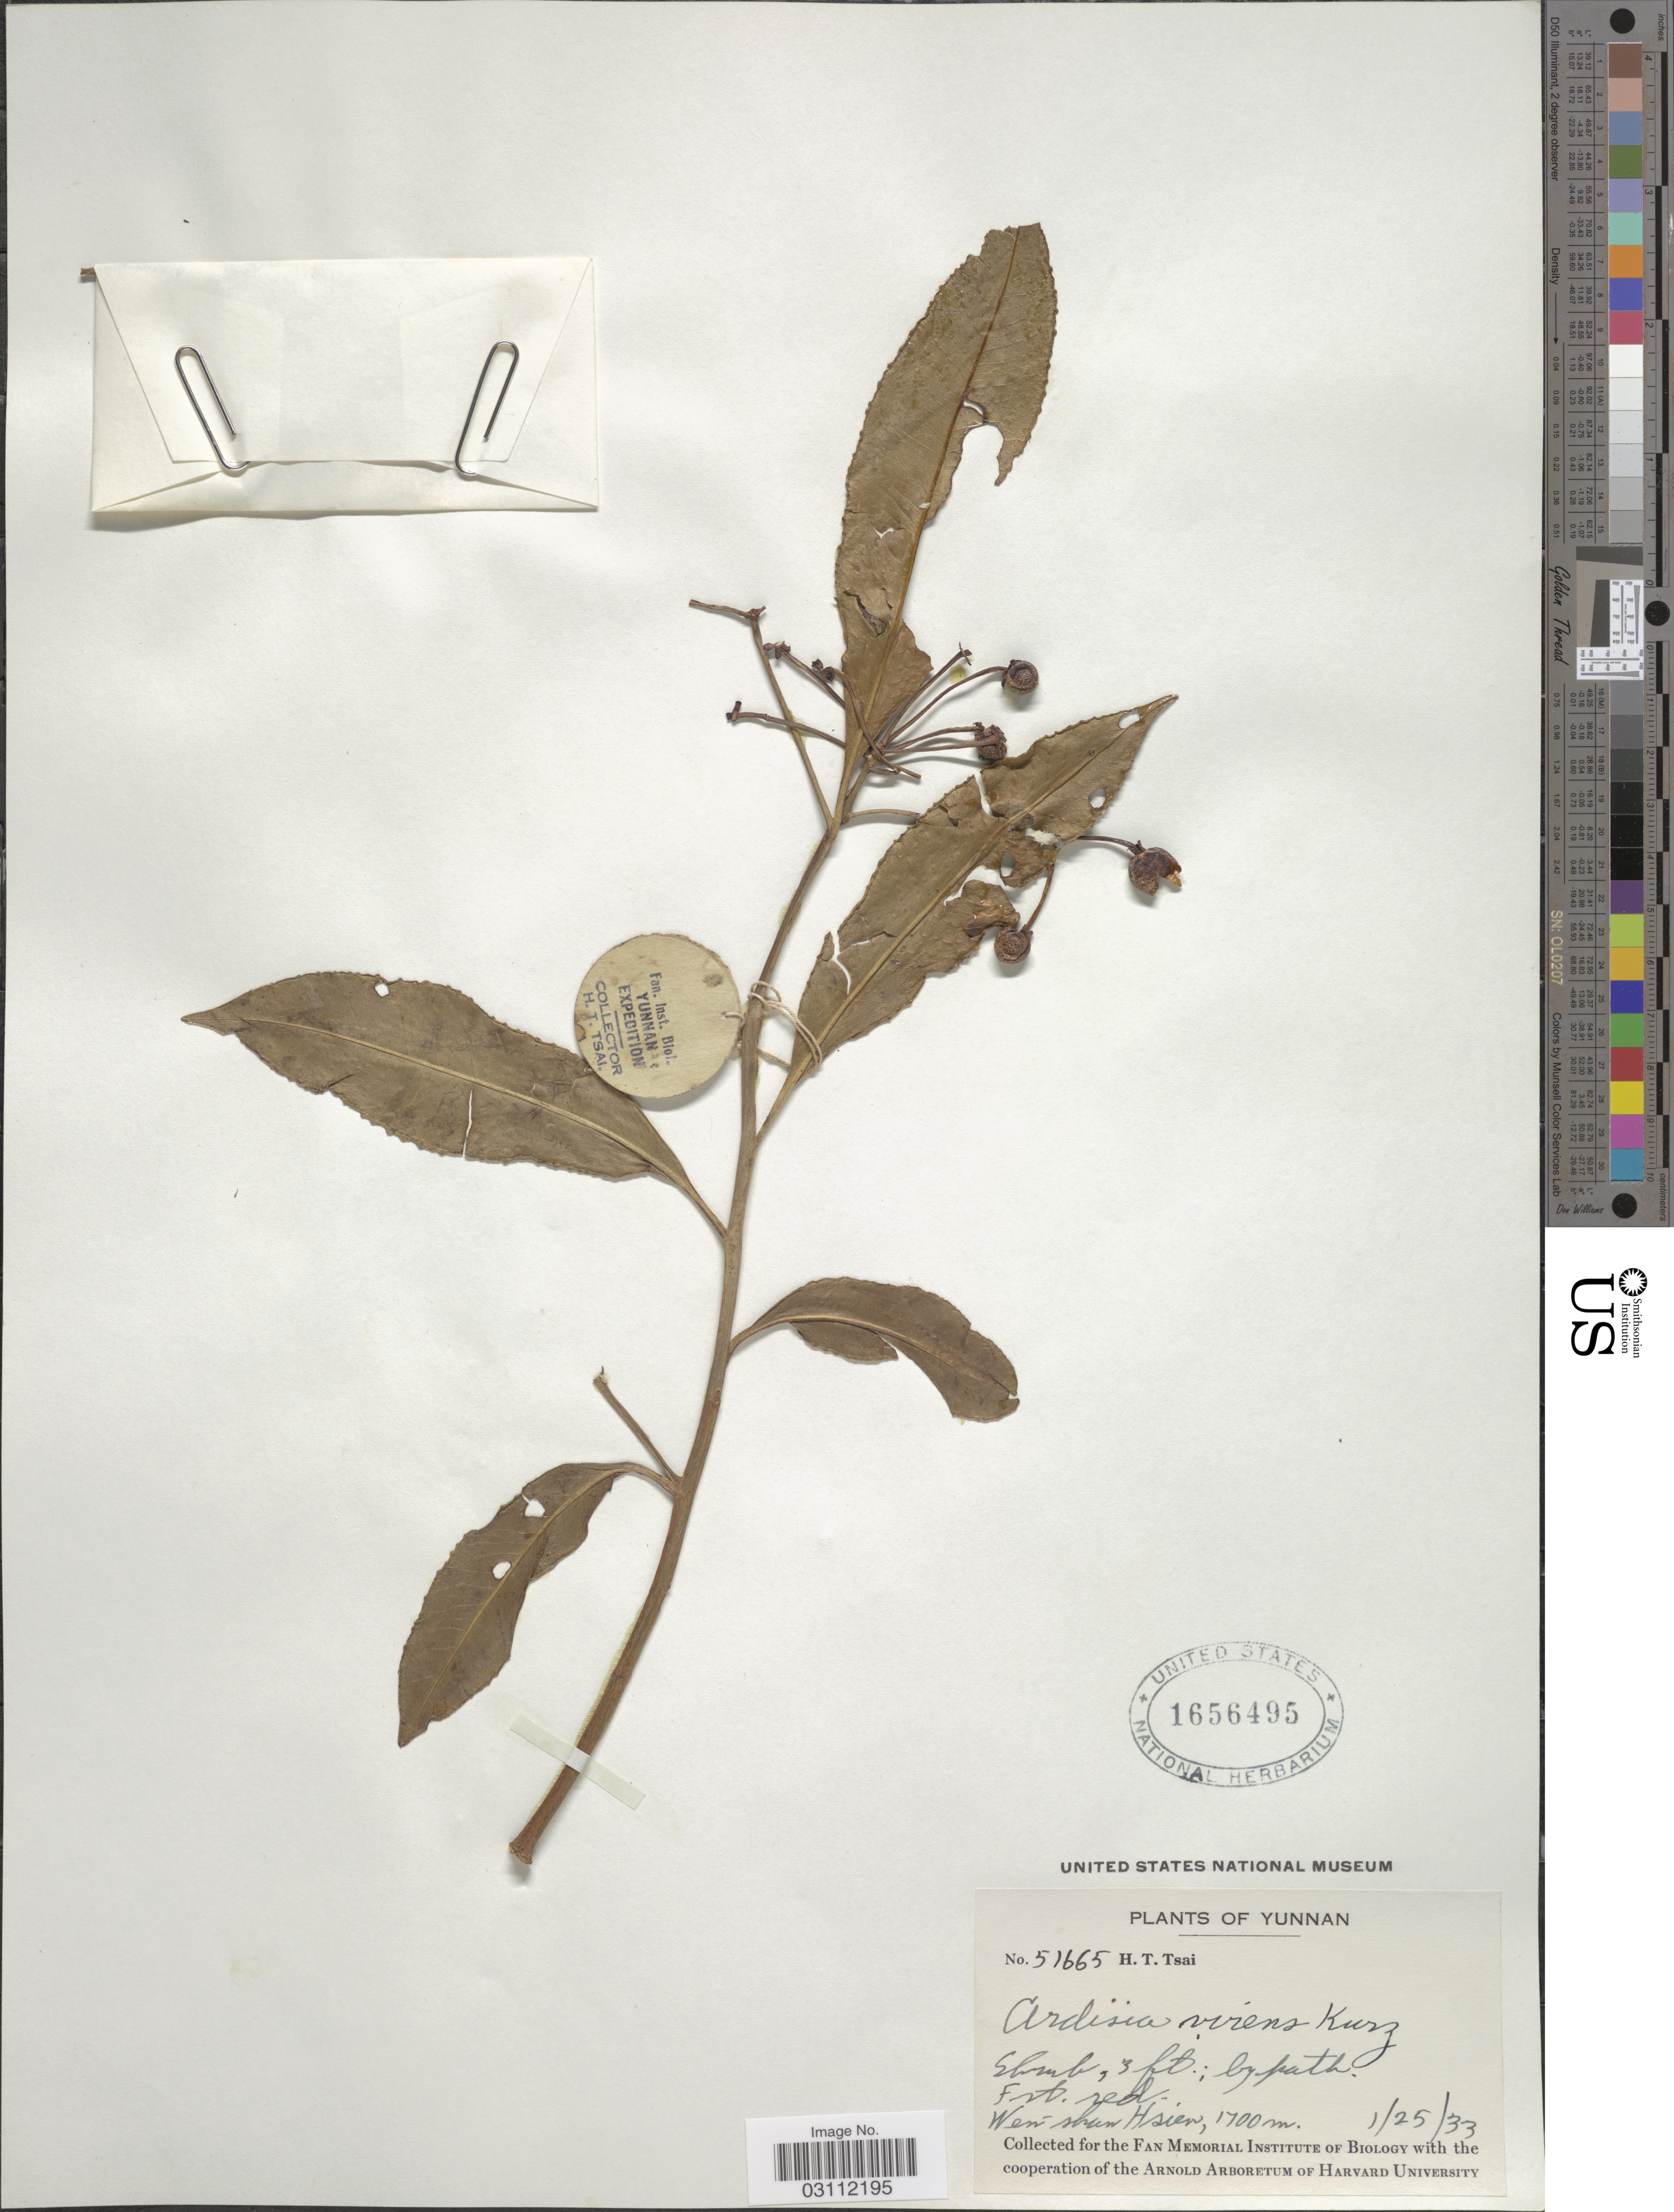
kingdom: Plantae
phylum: Tracheophyta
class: Magnoliopsida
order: Ericales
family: Primulaceae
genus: Ardisia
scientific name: Ardisia virens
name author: Kurz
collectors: H. Tsai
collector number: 51665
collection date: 1933-01-25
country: China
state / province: Yunnan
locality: Wen-shan Hsien.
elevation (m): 1700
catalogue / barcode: US 1656495